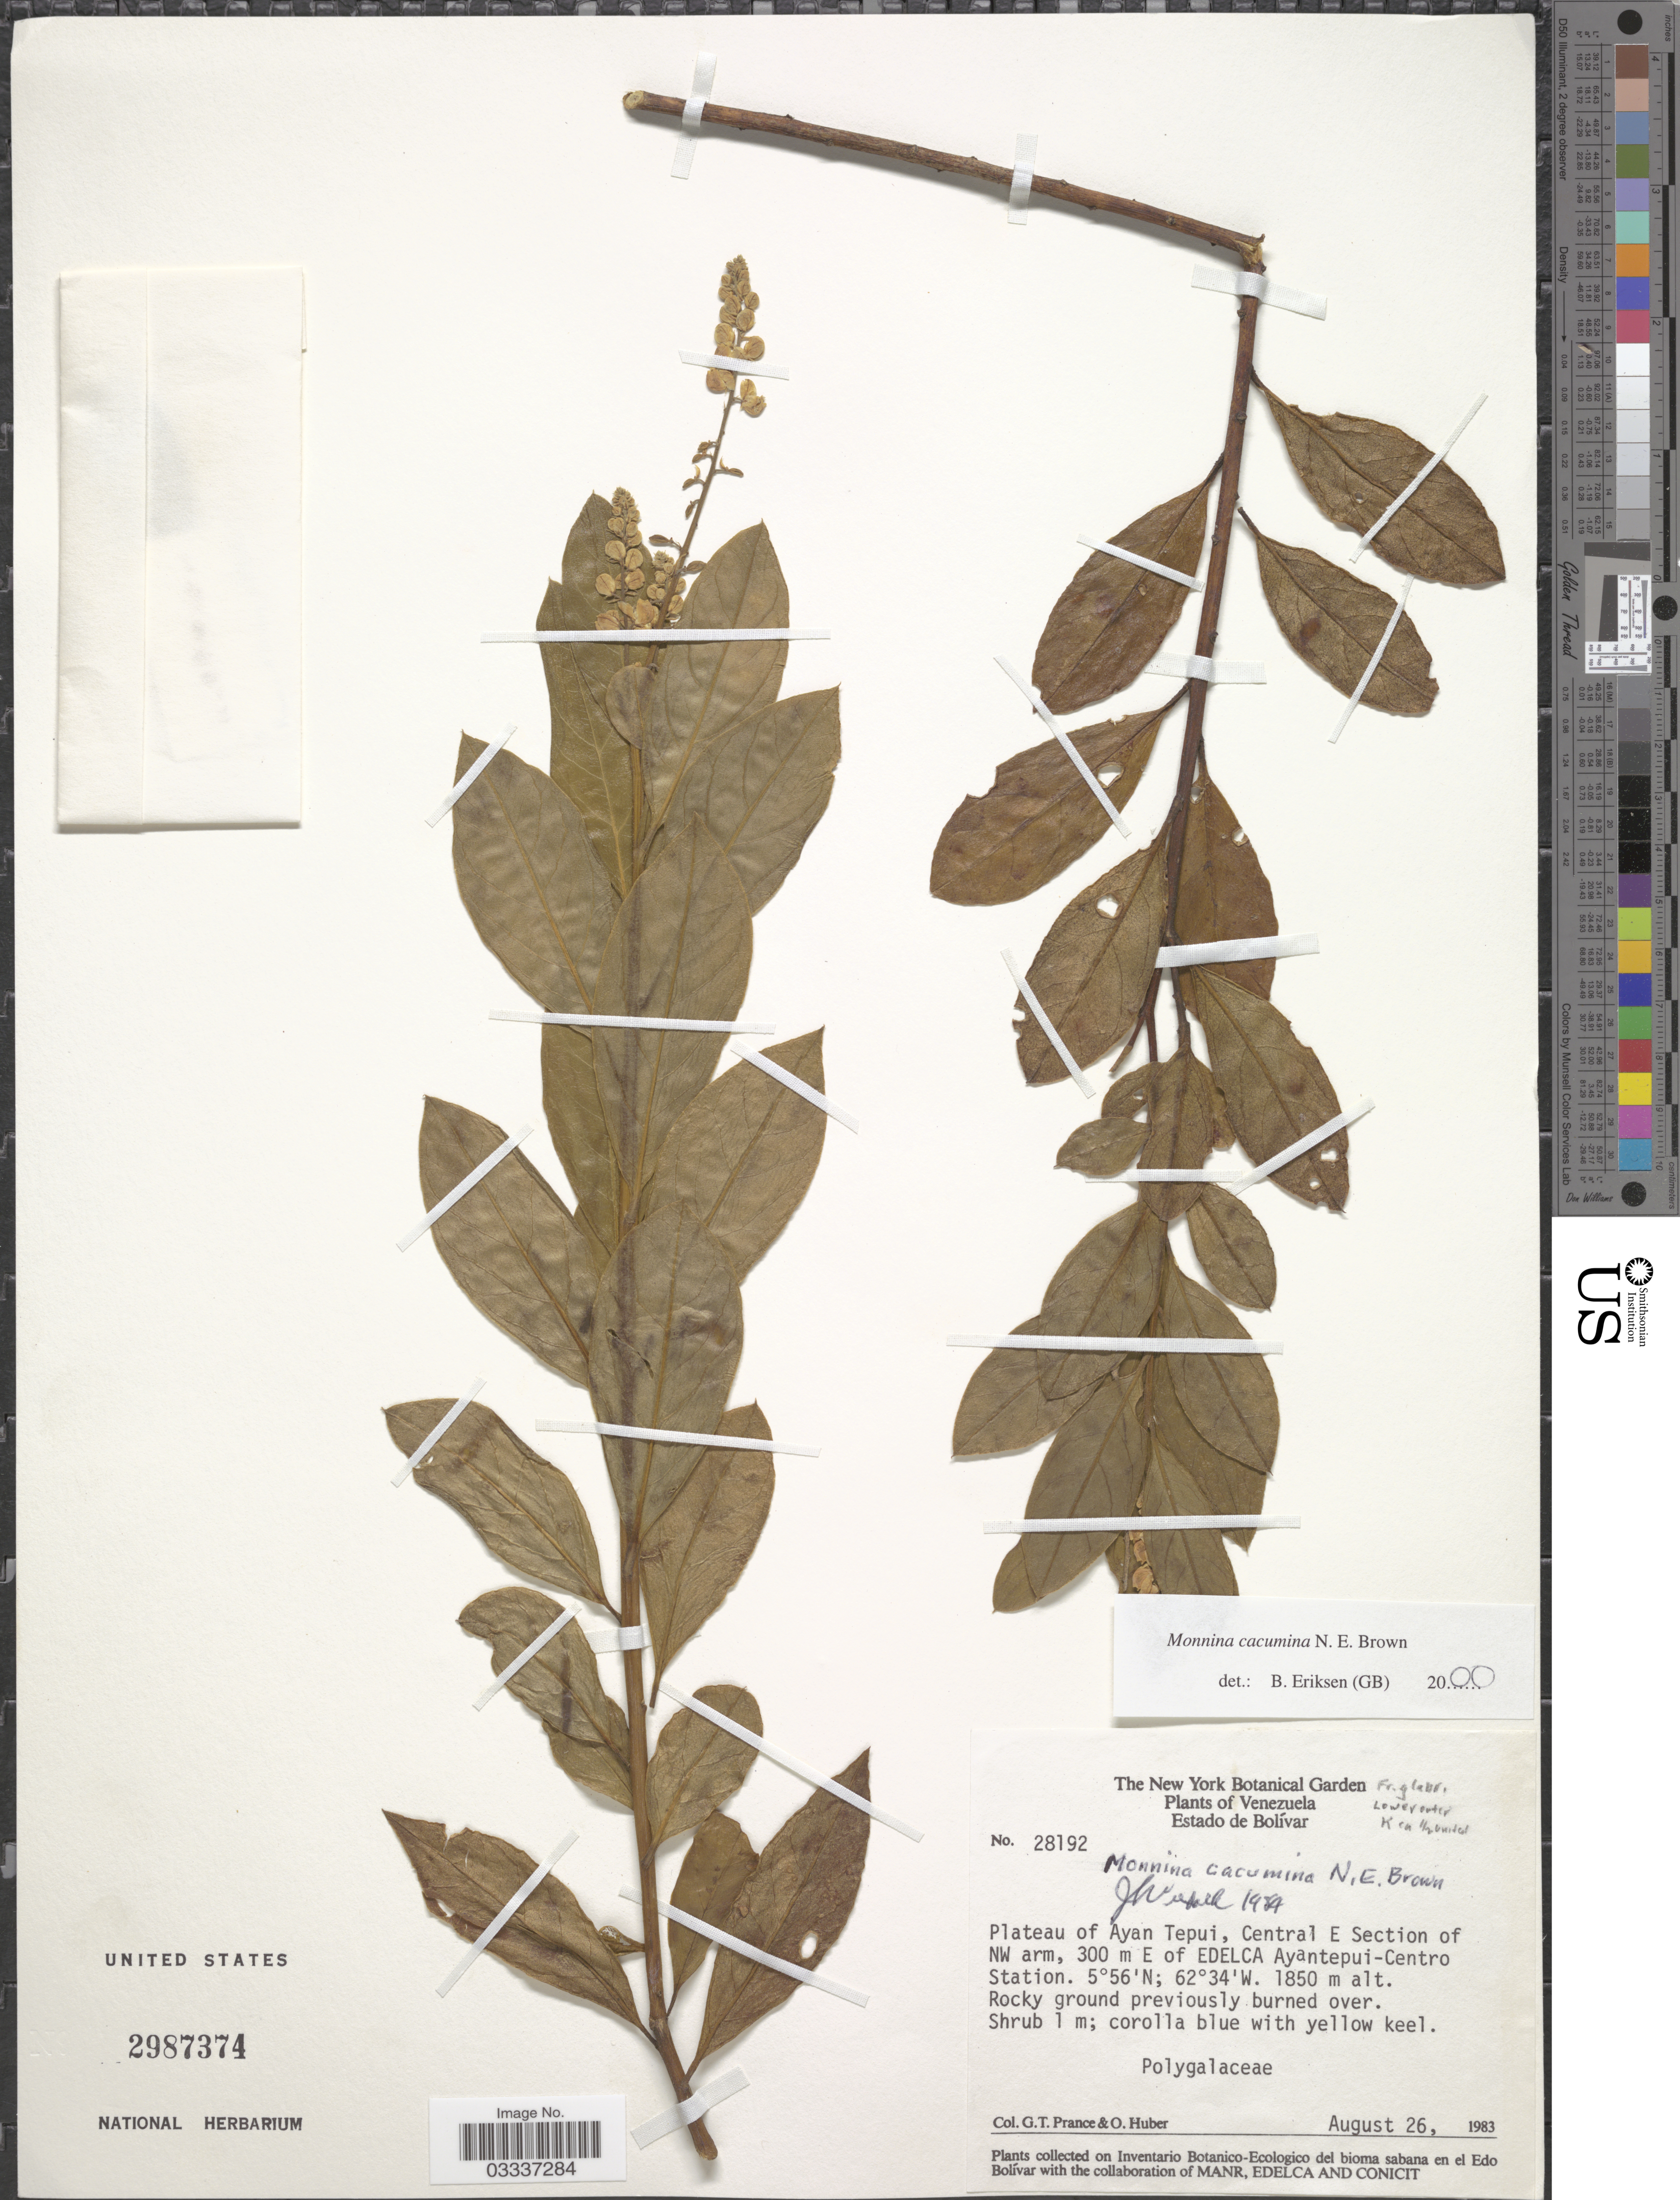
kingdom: Plantae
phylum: Tracheophyta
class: Magnoliopsida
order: Fabales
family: Polygalaceae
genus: Monnina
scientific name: Monnina cacumina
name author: N.E. Br.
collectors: G. T. Prance & O. Huber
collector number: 28192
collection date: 1983-08-26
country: Venezuela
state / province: Bolivar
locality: Plateau of Ayan Tepui, Central E Section of NW arm, 300 m E of Edelca Ayantepui-Centro Station.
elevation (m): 1850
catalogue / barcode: US 2987374